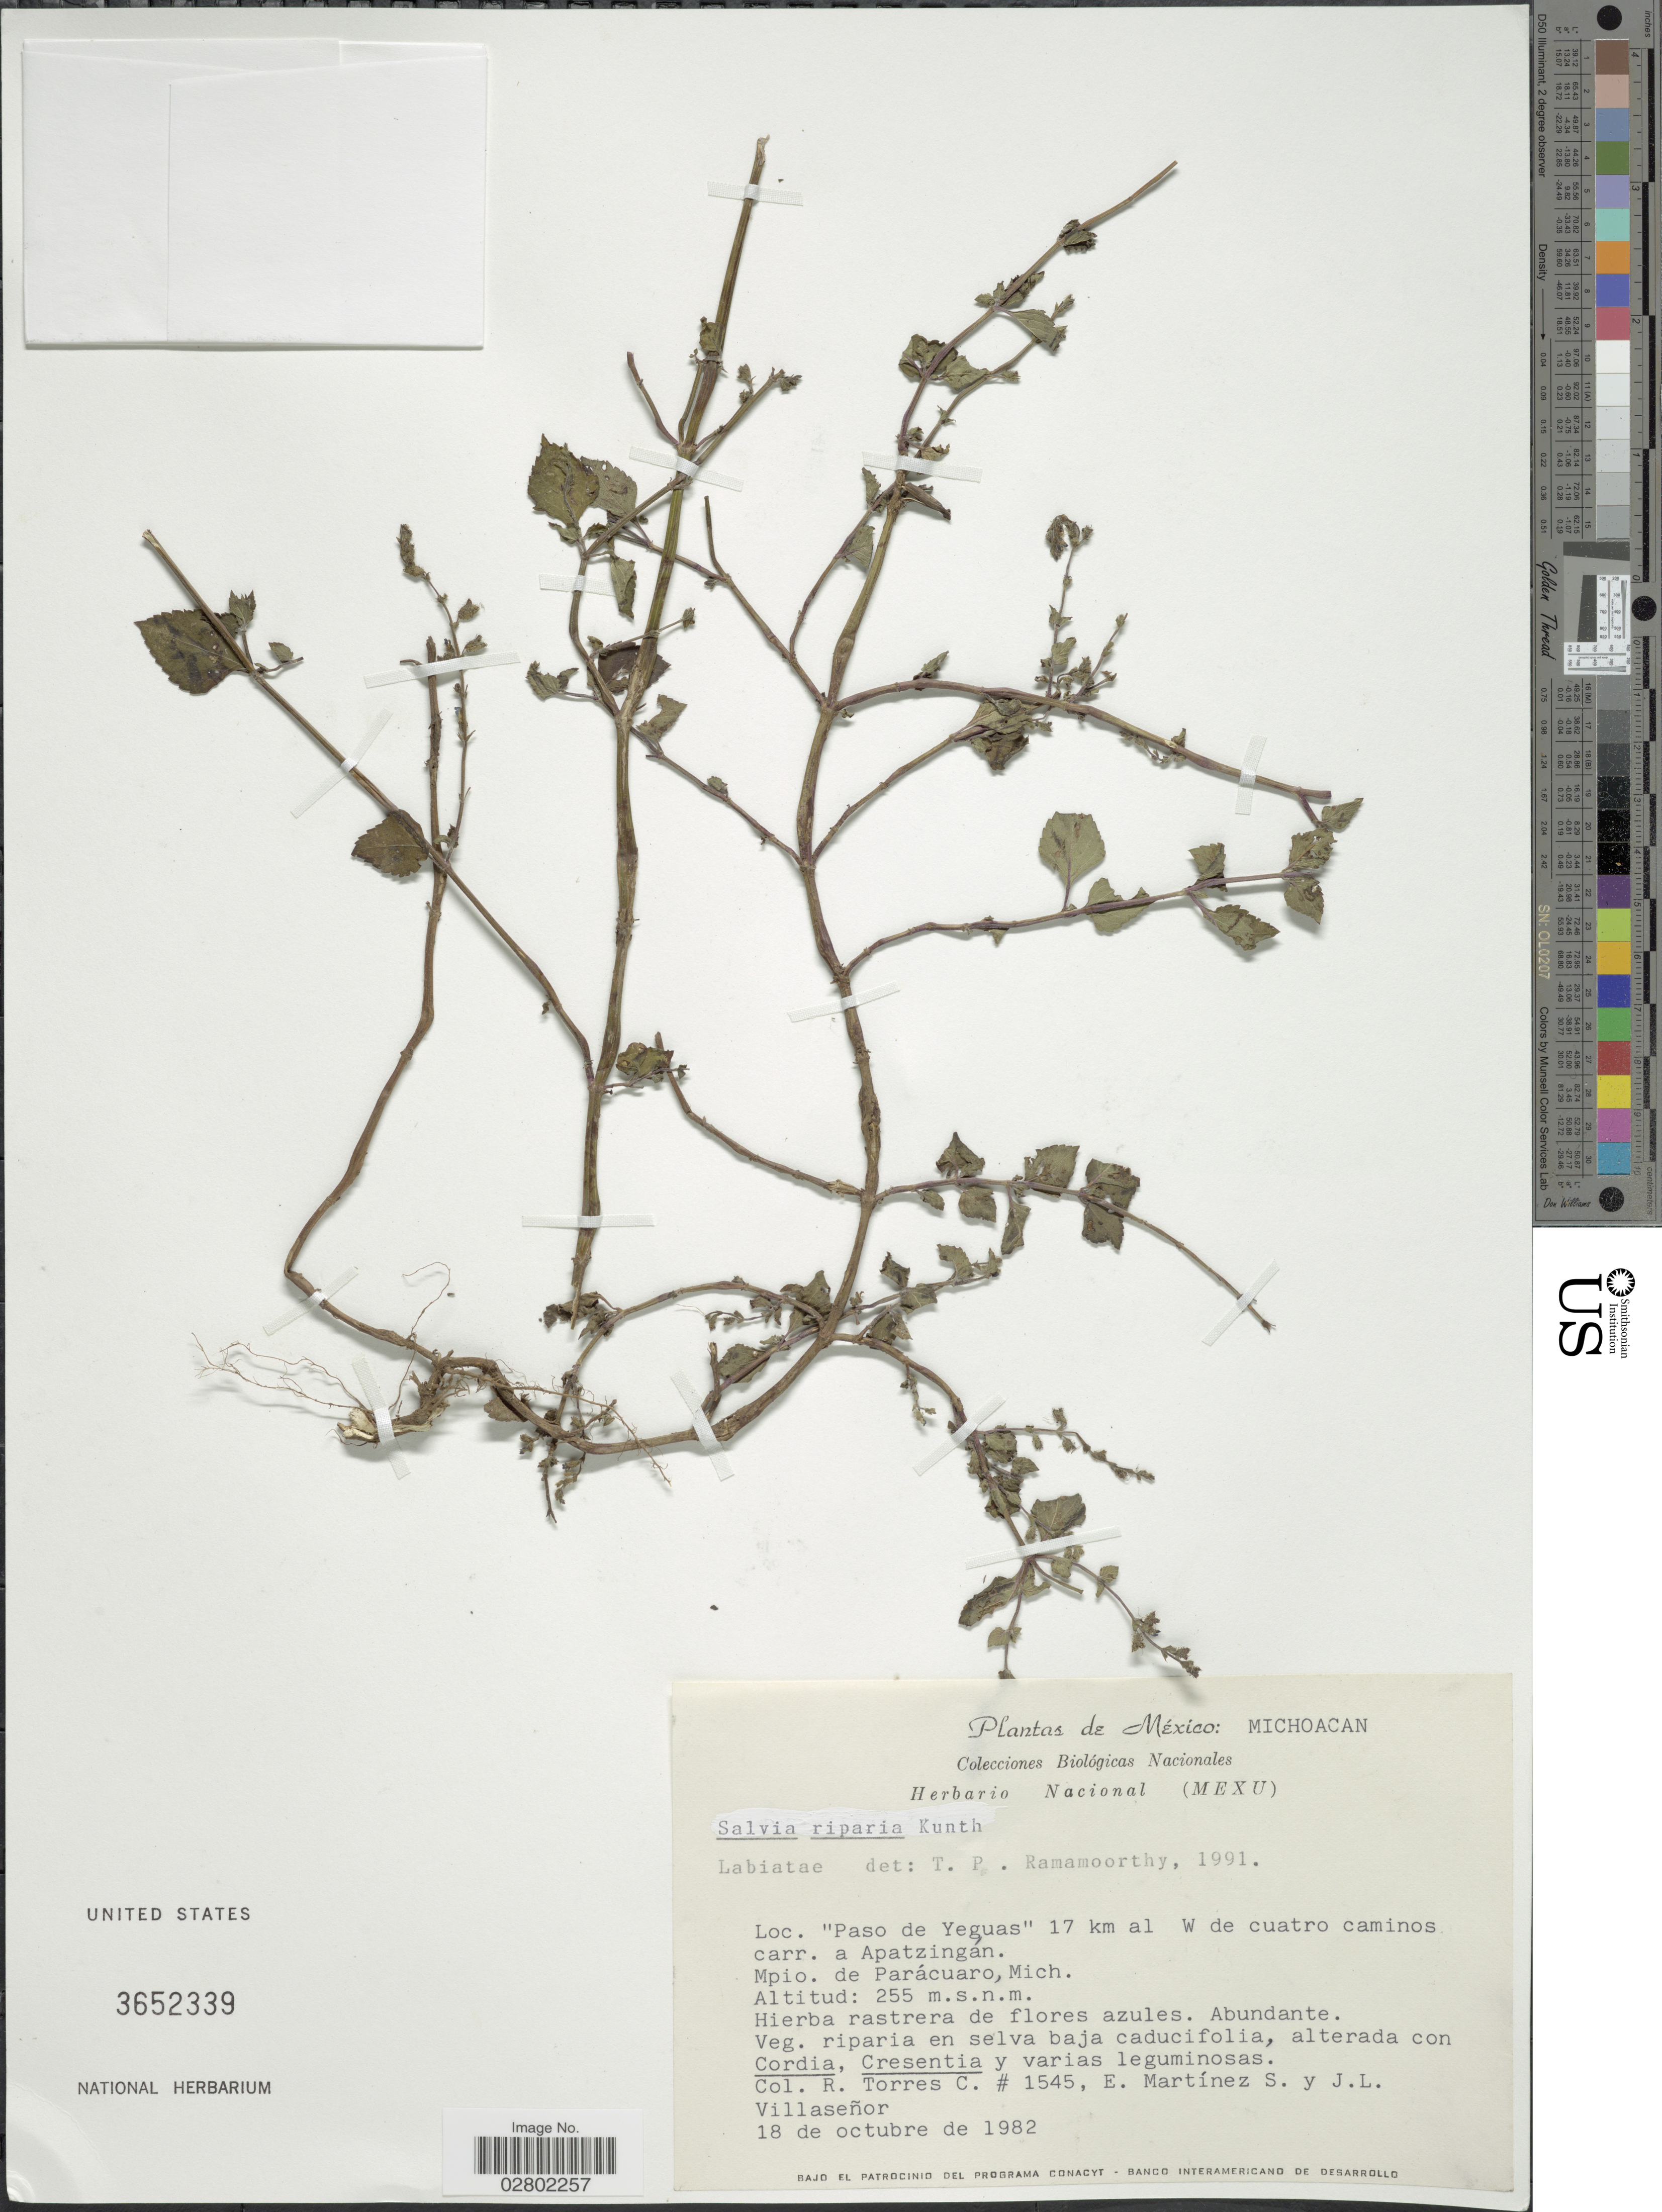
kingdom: Plantae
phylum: Tracheophyta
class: Magnoliopsida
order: Lamiales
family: Lamiaceae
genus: Salvia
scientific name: Salvia misella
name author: Kunth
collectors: R. Torres C., E. M. Martínez S. & J. Villaseñor R.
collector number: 1545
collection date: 1982-10-18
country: Mexico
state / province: Michoacán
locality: Paso de Yeguas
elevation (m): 255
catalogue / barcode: US 3652339